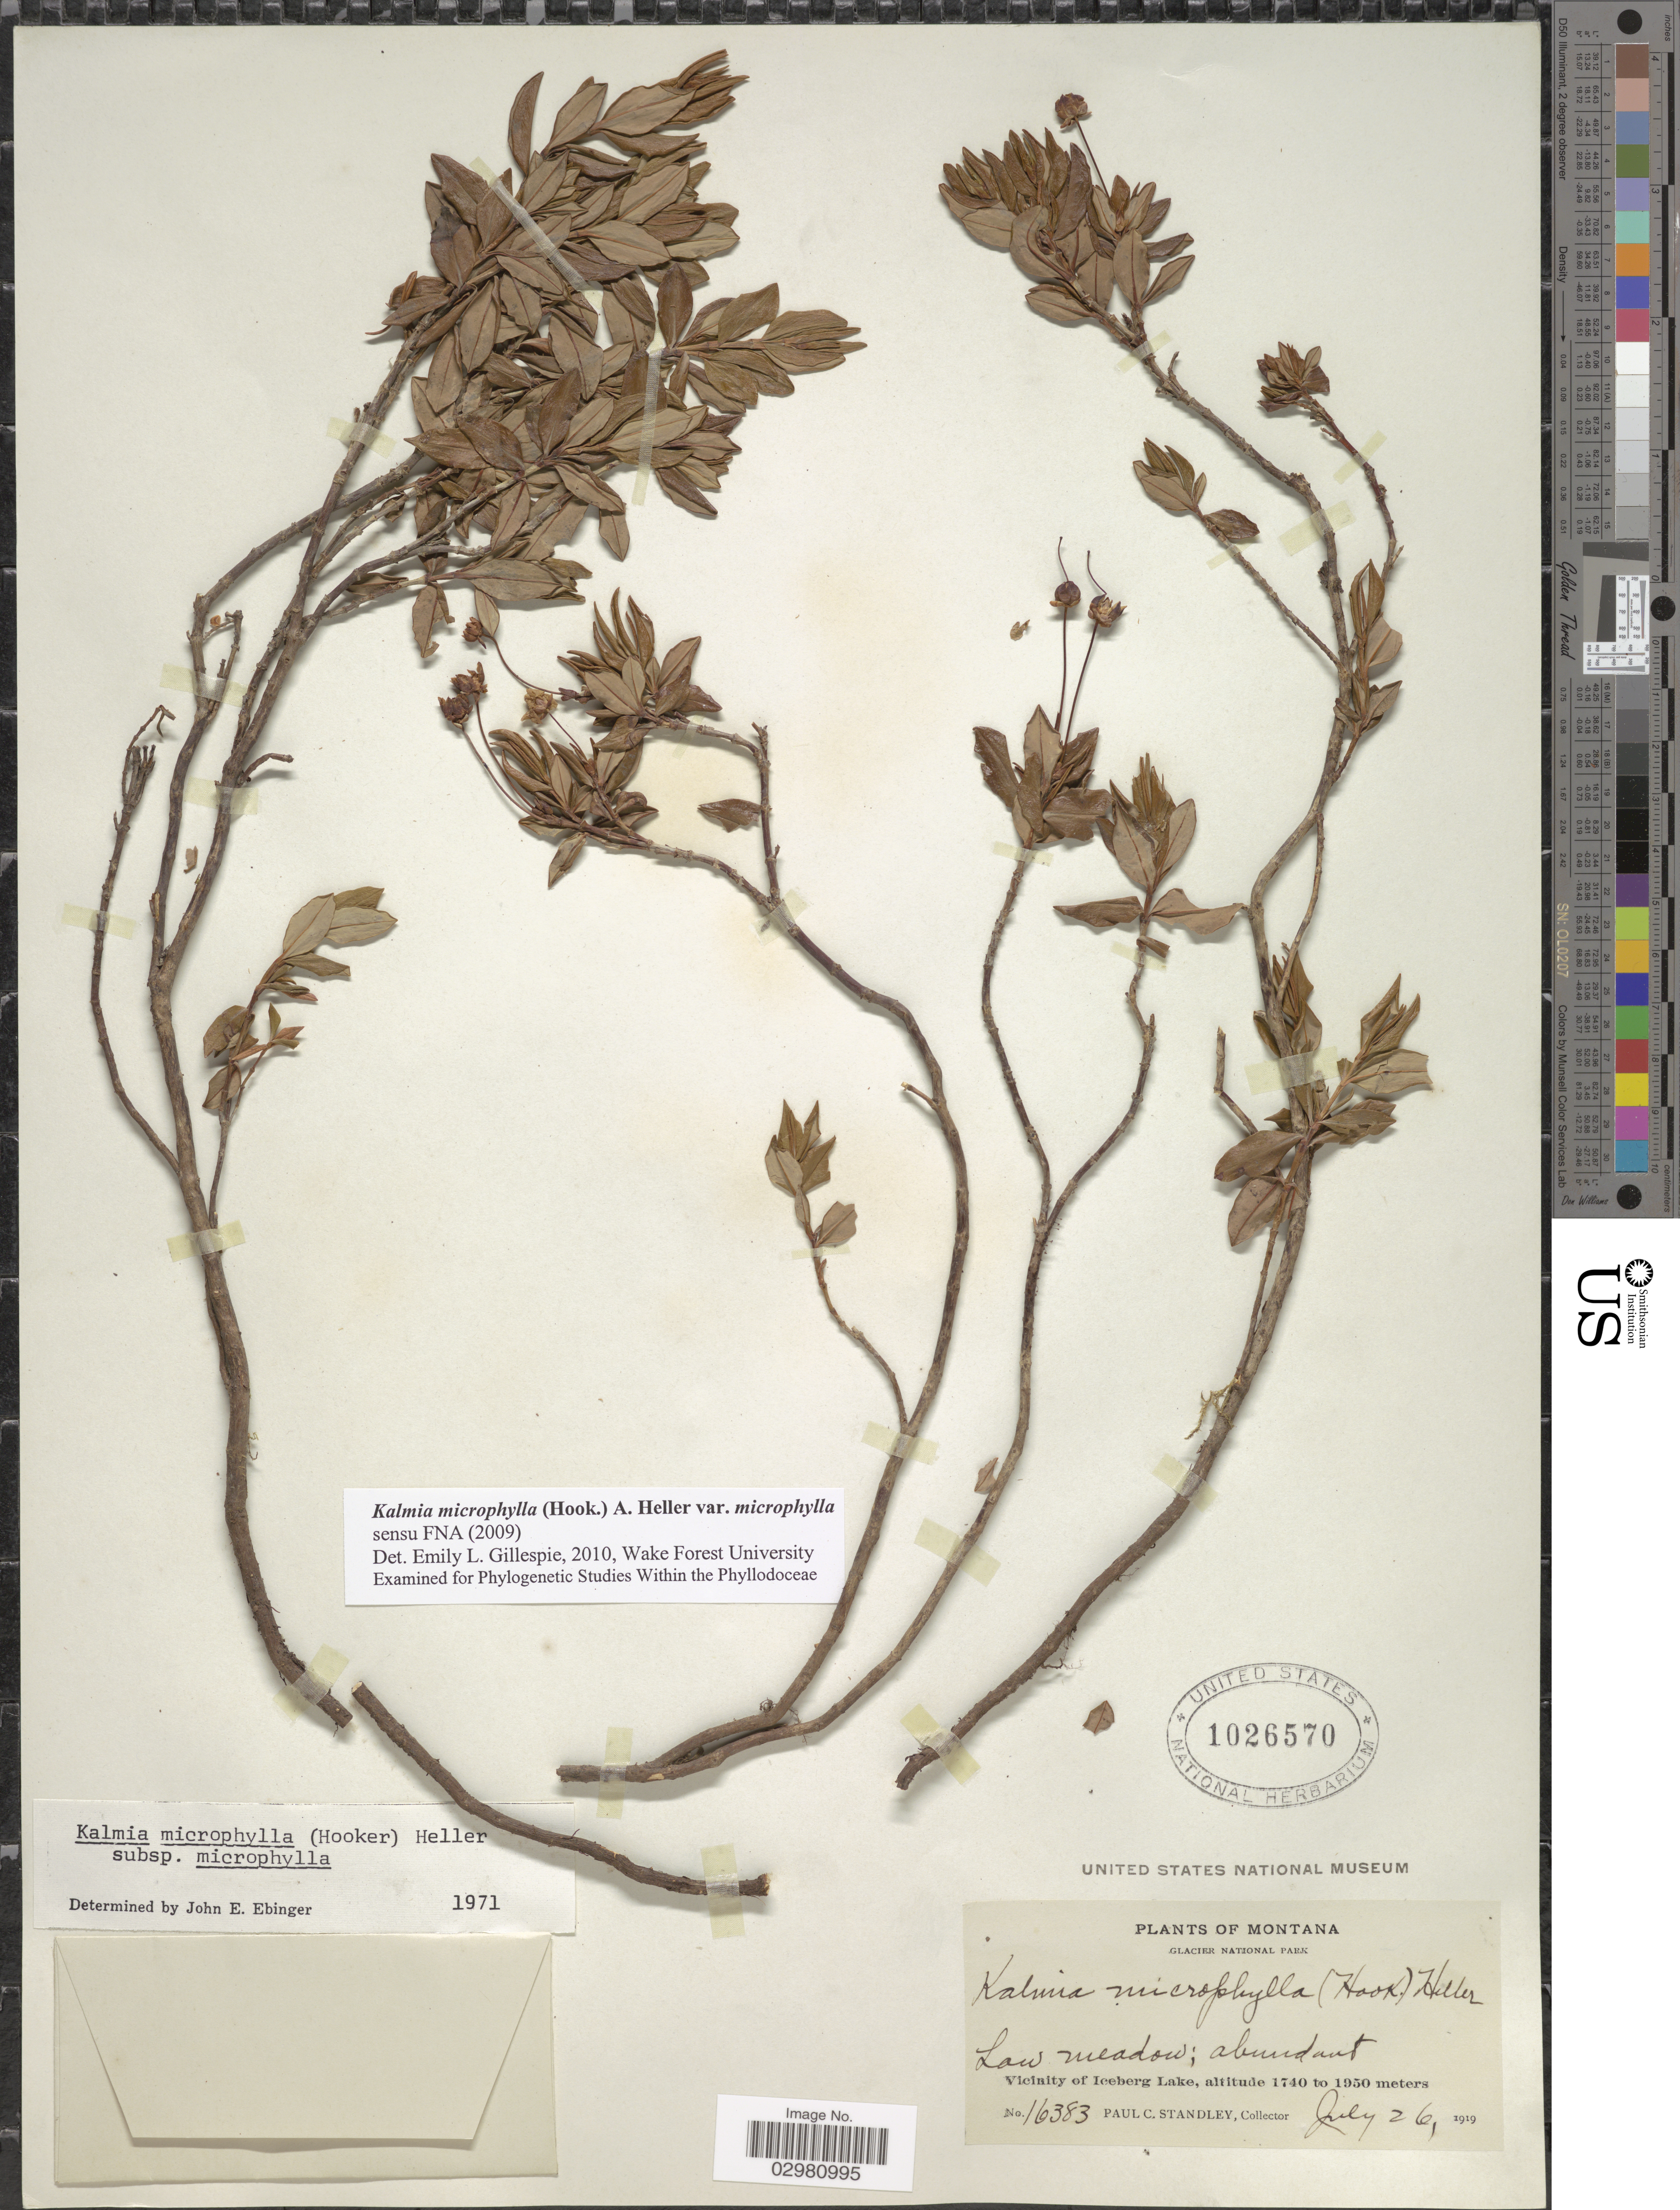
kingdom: Plantae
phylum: Tracheophyta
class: Magnoliopsida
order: Ericales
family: Ericaceae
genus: Kalmia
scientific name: Kalmia microphylla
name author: (Hook.) A. Heller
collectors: P. C. Standley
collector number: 16383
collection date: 1919-07-26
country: United States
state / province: Montana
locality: Glacier National Park. Vicinity of Iceberg Lake.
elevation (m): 1740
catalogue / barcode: US 1026570